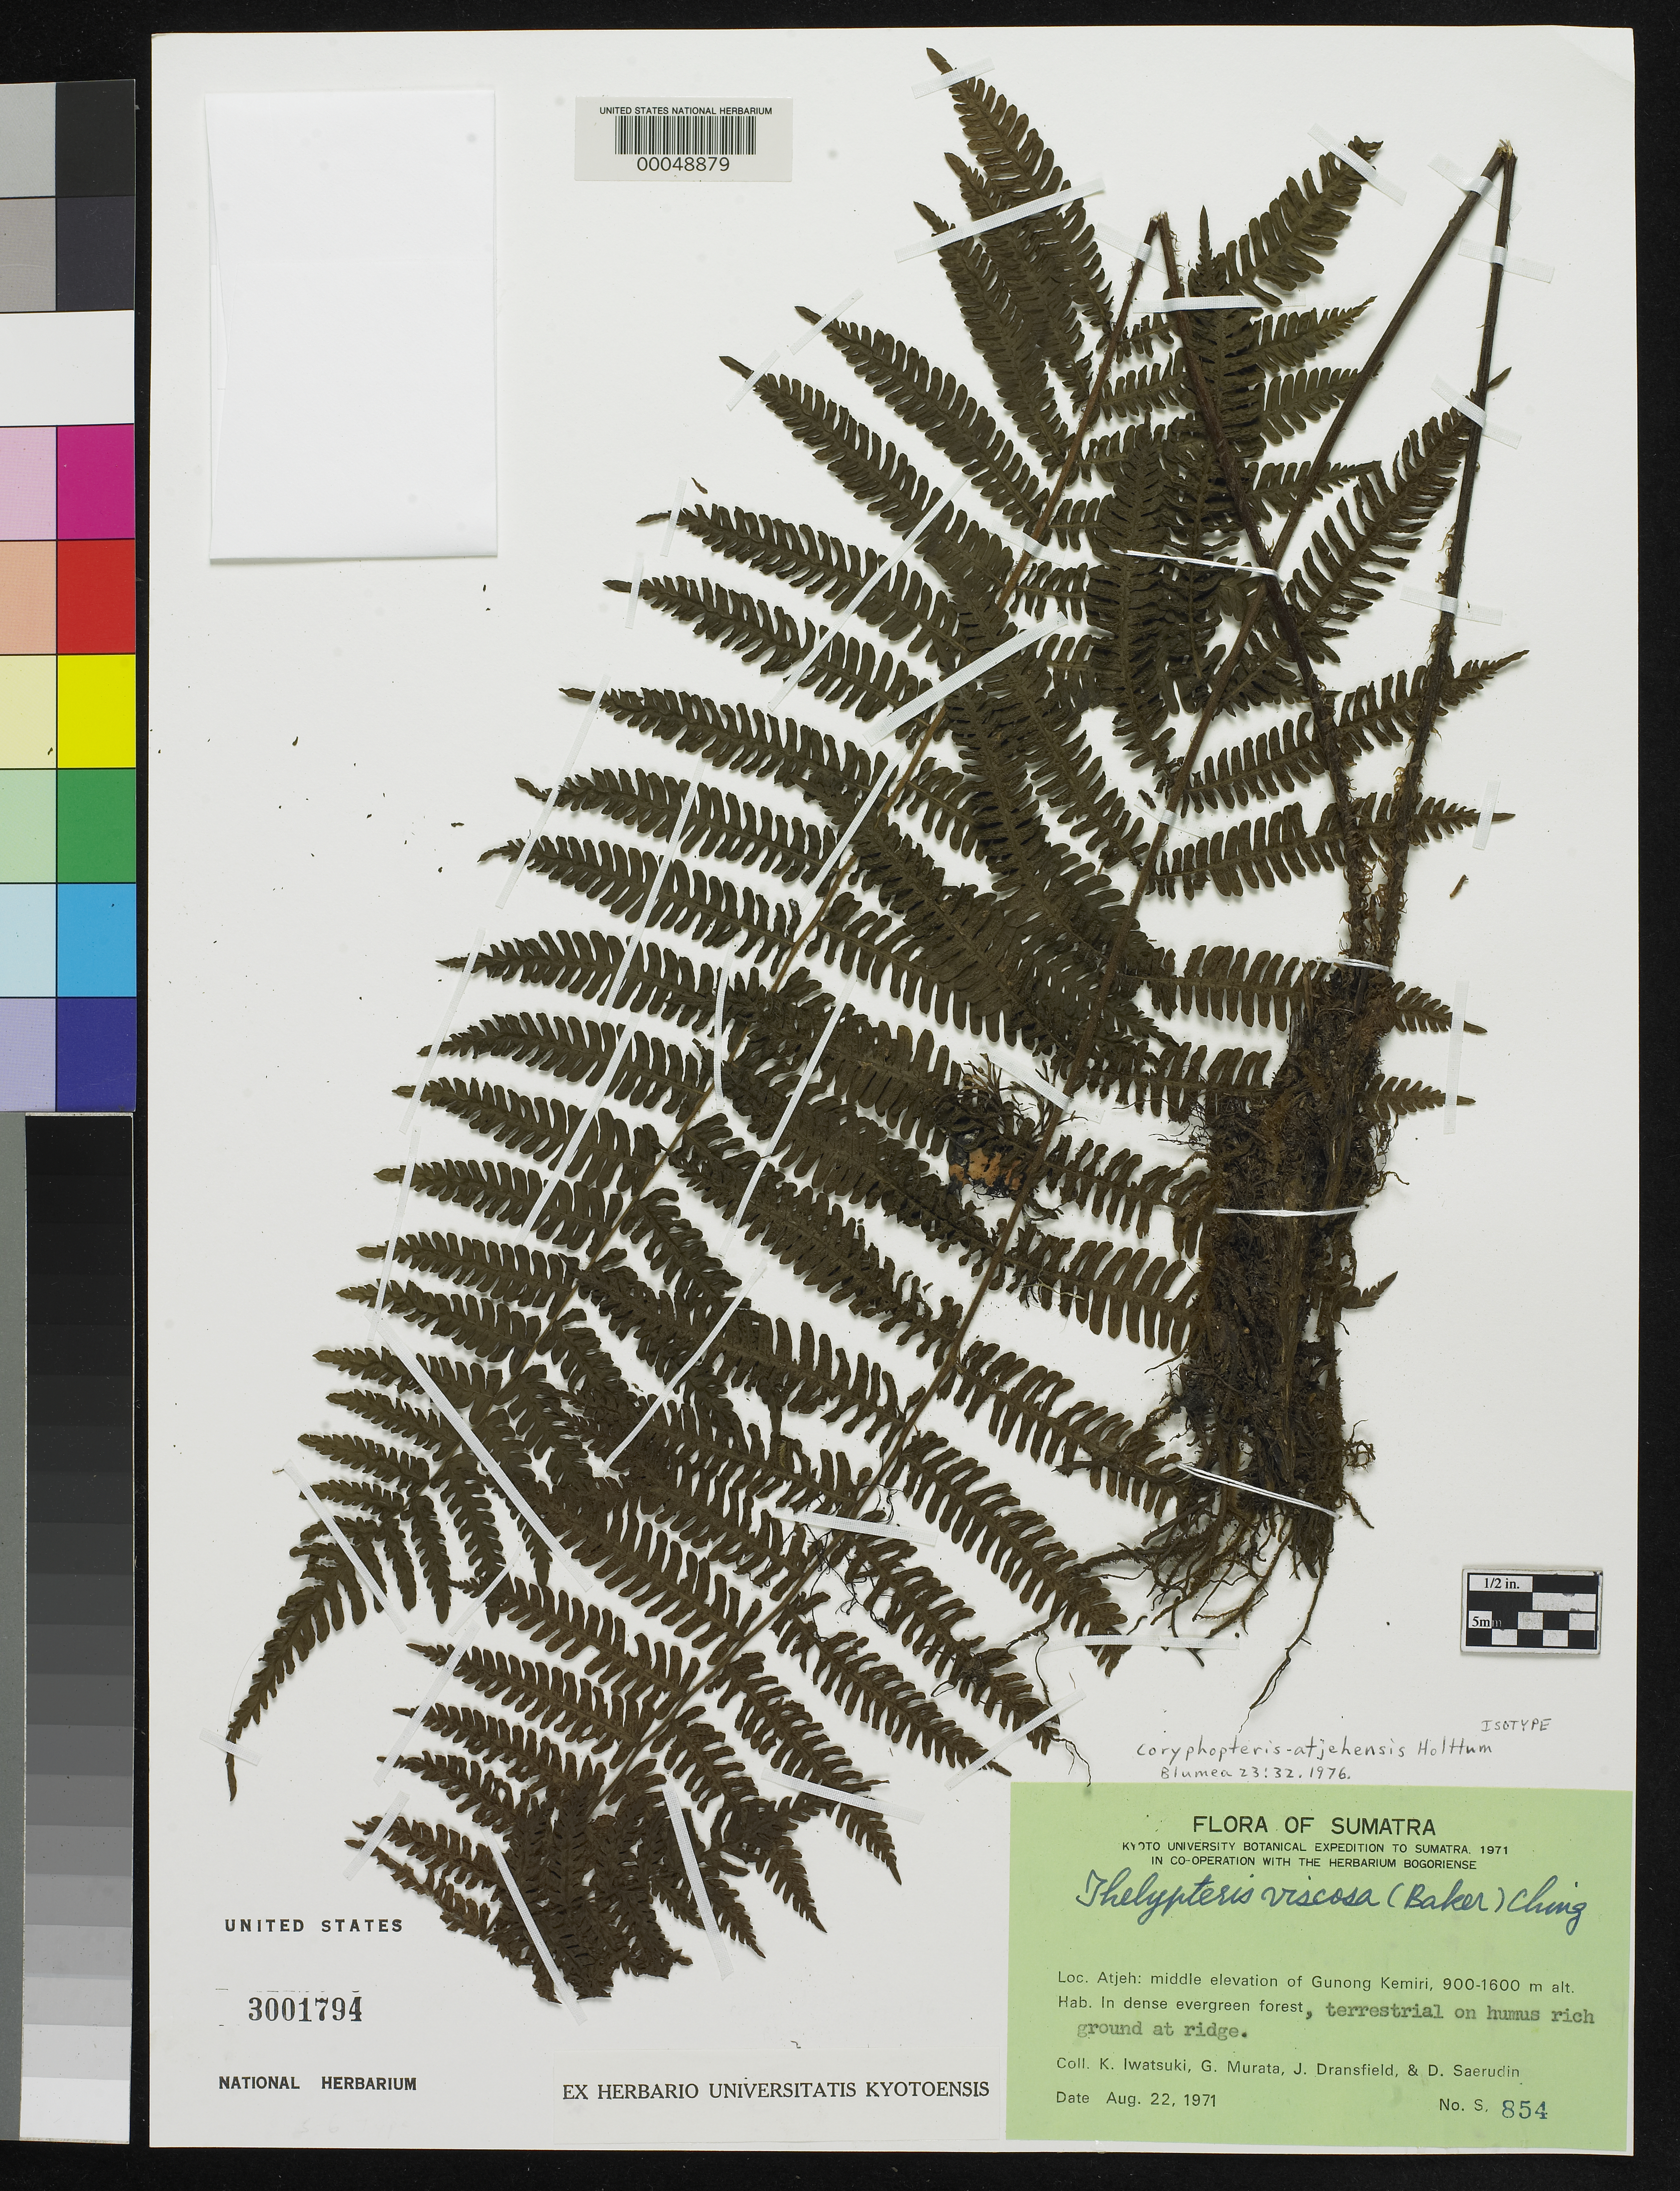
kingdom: Plantae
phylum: Tracheophyta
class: Polypodiopsida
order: Polypodiales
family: Thelypteridaceae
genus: Coryphopteris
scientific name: Coryphopteris atjehensis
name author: Holttum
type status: Isotype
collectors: K. Iwatsuki, G. Murata, J. Dransfield & D. Saerudin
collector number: S.854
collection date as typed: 22 Aug 1971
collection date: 1971-08-22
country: Indonesia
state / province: Sumatra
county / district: Aceh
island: Sumatra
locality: Middle elevation of Gunong Kemiri.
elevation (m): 900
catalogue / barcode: US 3001794